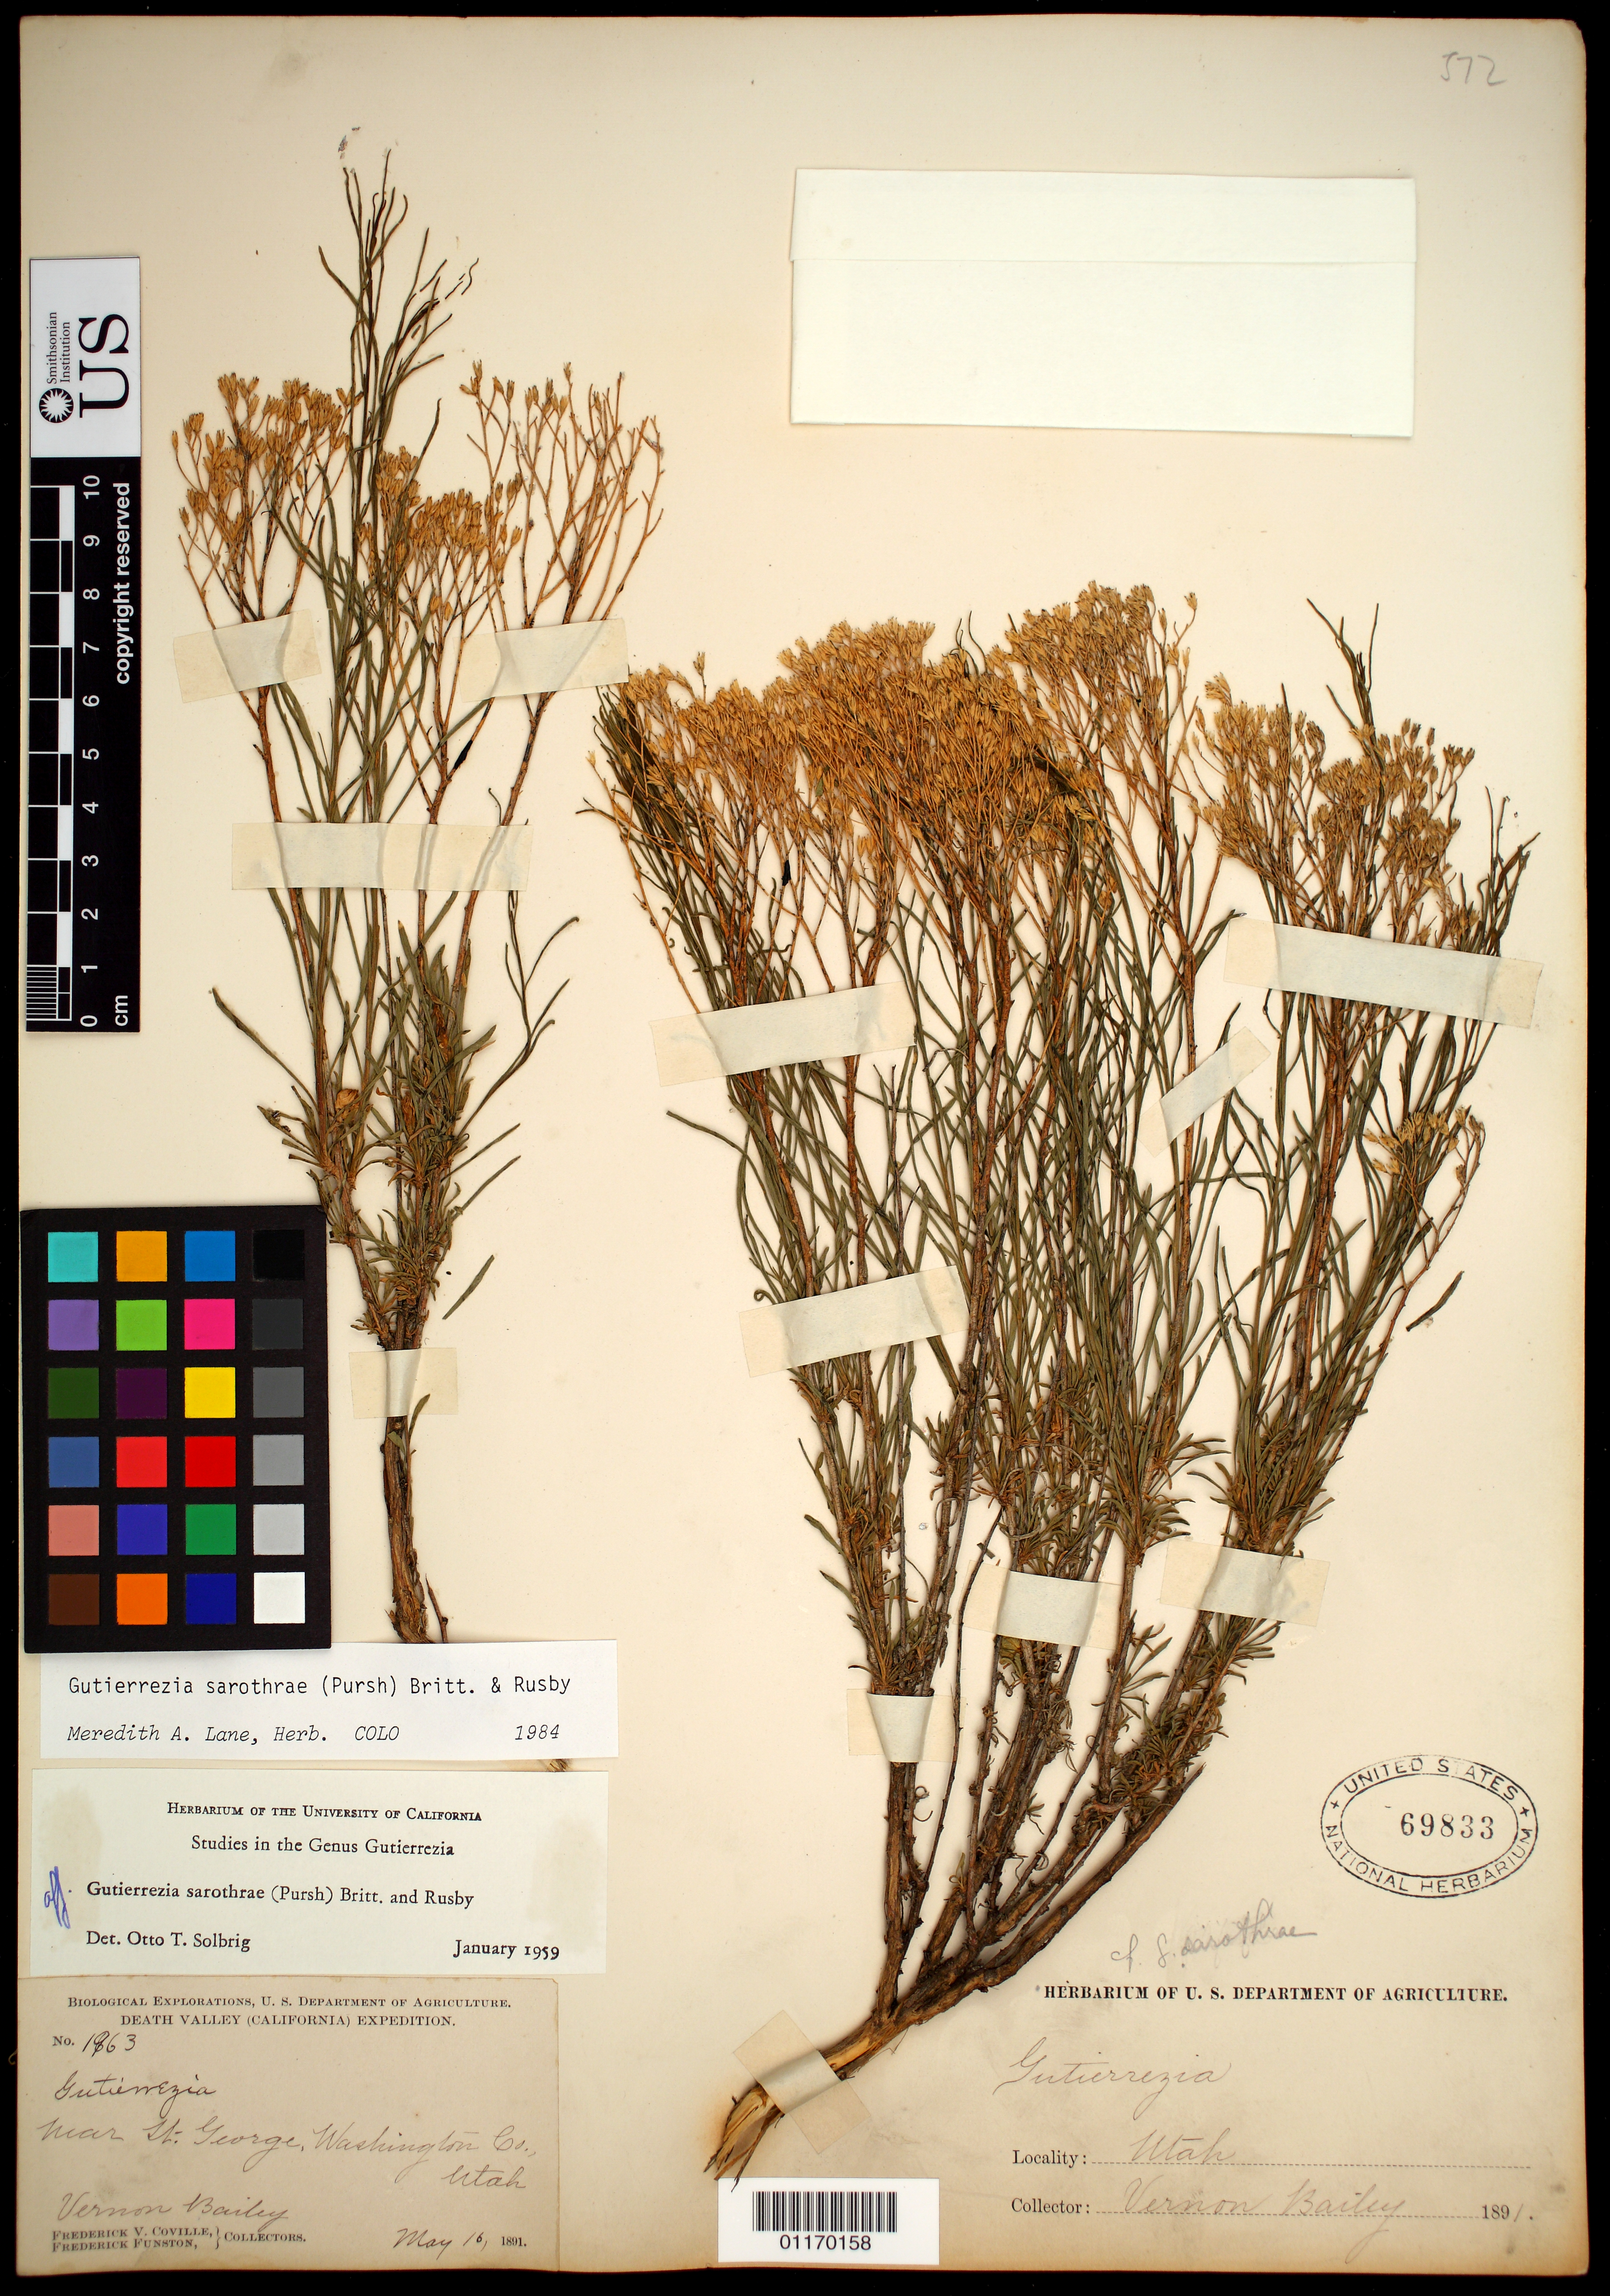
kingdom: Plantae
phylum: Tracheophyta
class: Magnoliopsida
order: Asterales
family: Asteraceae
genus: Gutierrezia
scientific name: Gutierrezia sarothrae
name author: (Pursh) Britton & Rusby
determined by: Lane, M. A.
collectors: V. O. Bailey, F. V. Coville & F. Funston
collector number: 1963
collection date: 1891-05-16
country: United States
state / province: Utah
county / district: Washington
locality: near St. George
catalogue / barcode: US 69833